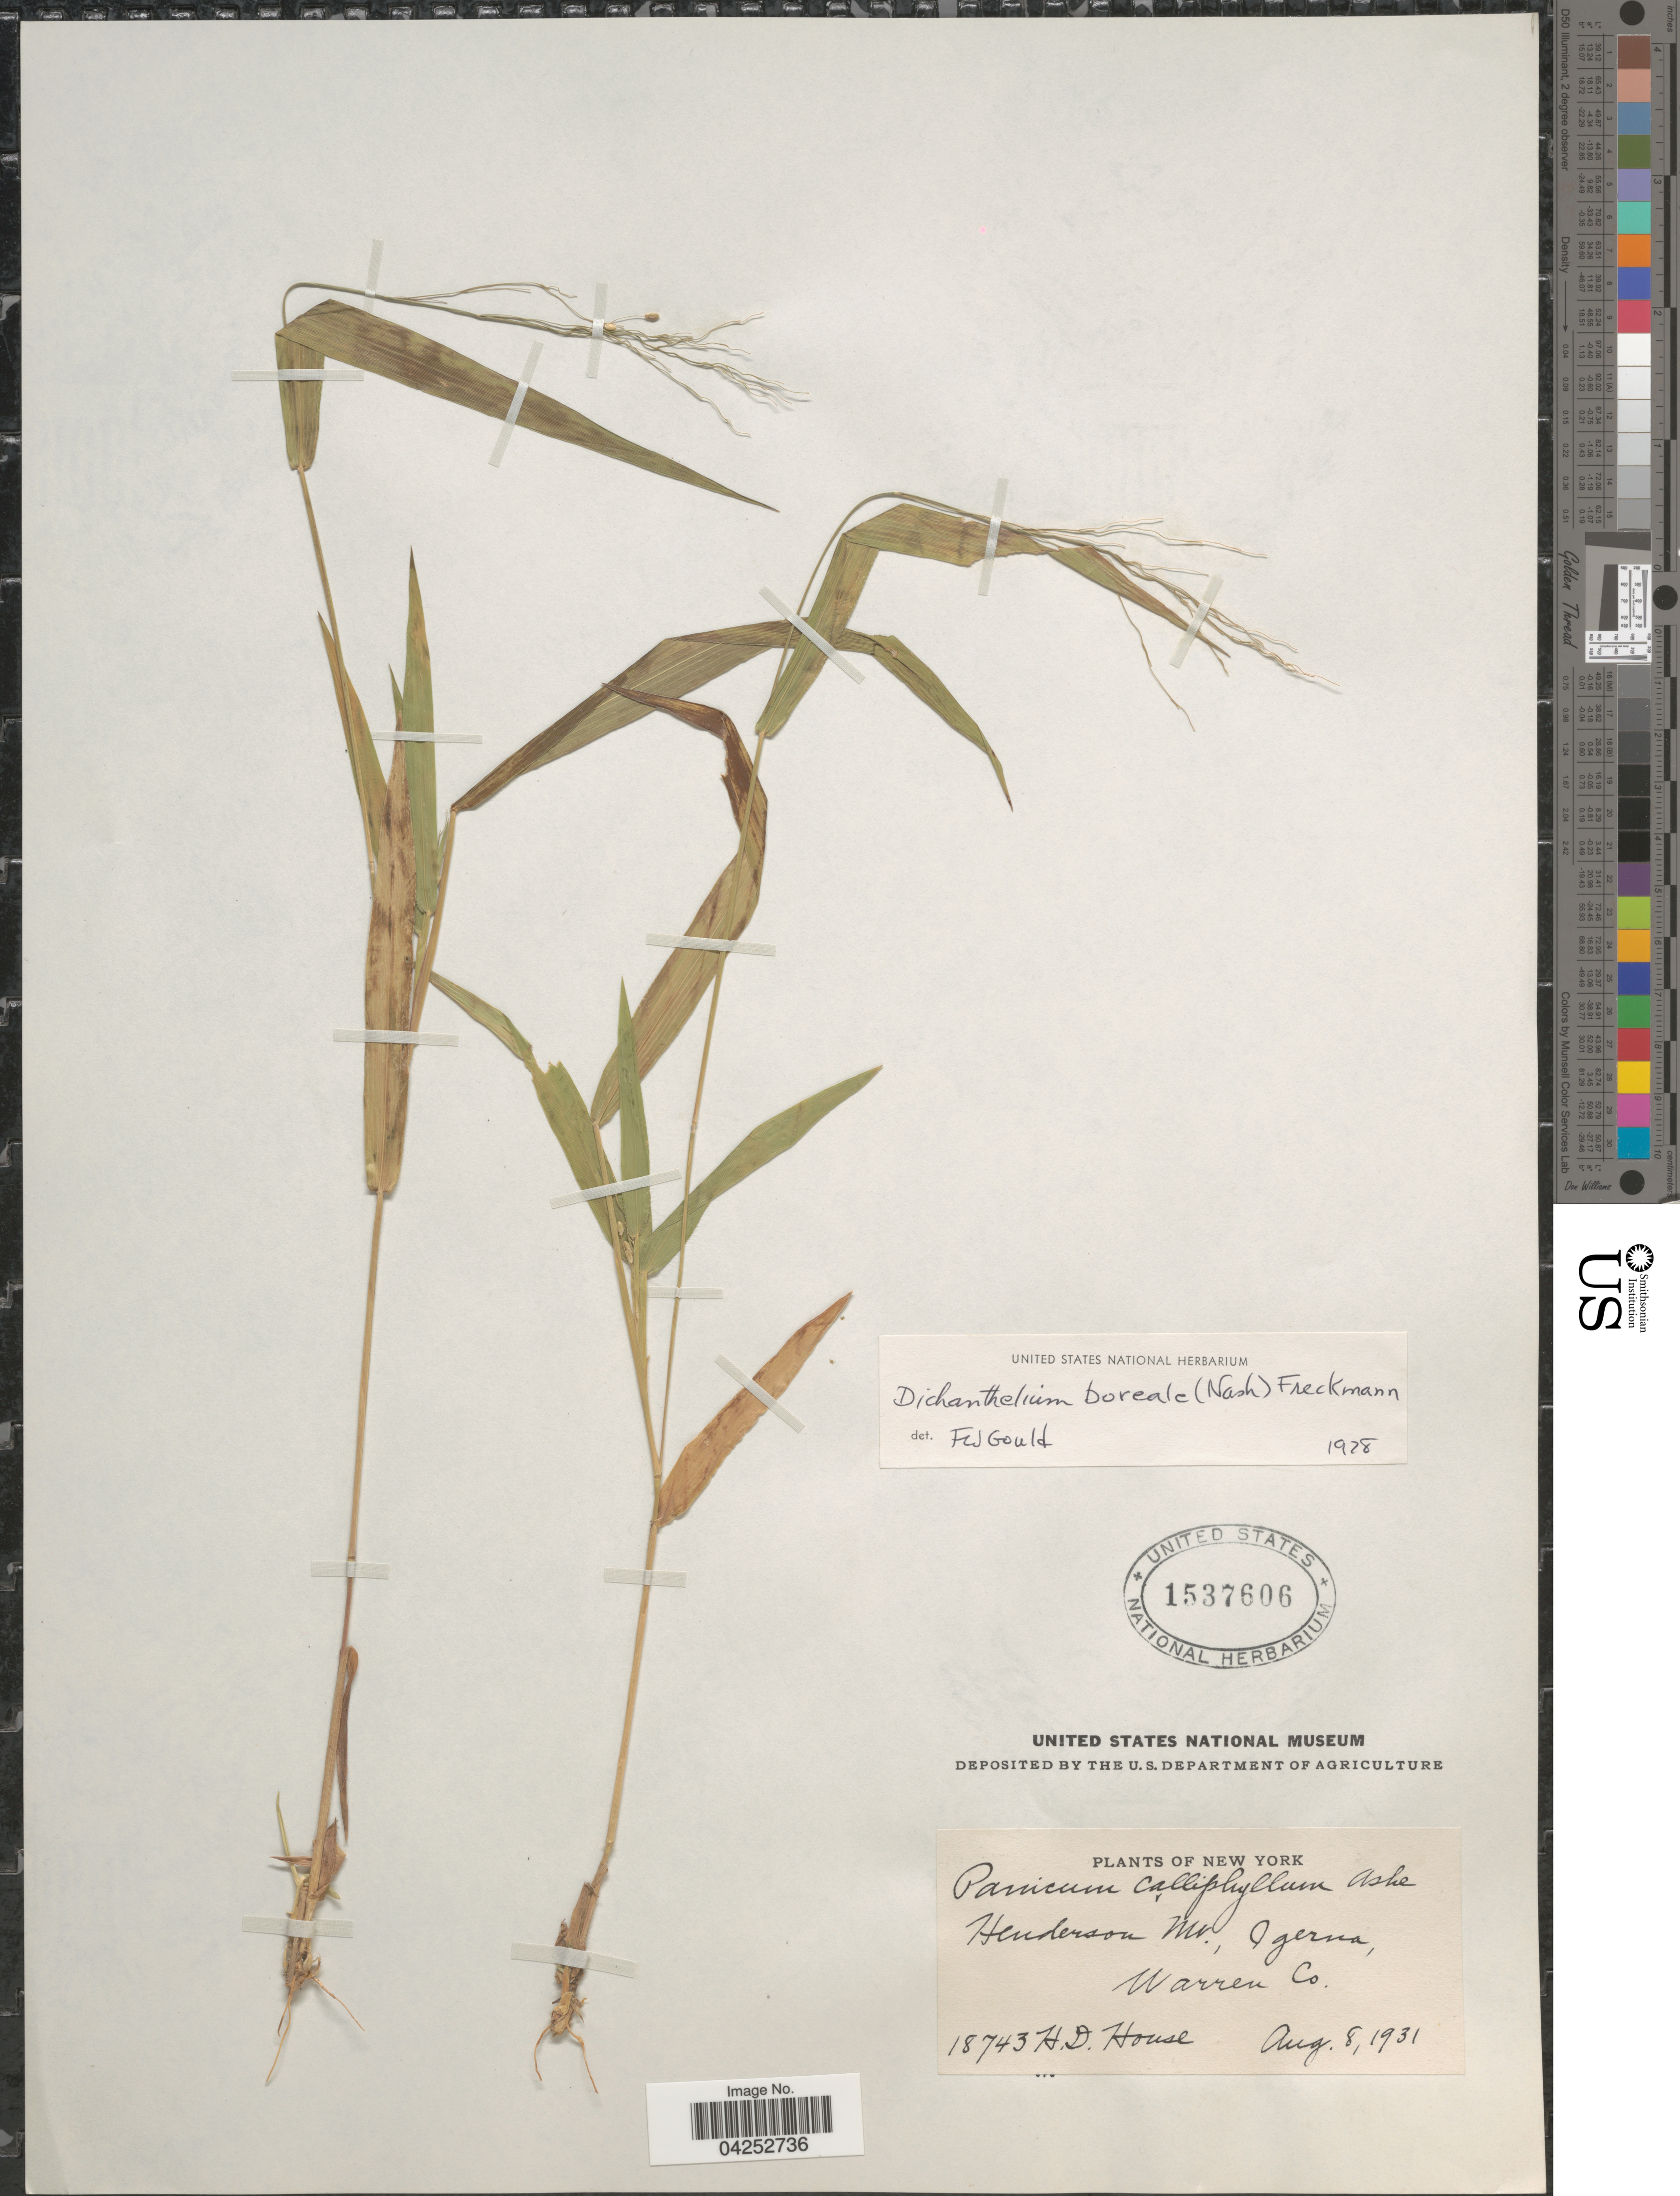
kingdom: Plantae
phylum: Tracheophyta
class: Liliopsida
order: Poales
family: Poaceae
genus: Dichanthelium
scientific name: Dichanthelium boreale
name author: (Nash) Freckmann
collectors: H. D. House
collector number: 18743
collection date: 1931-08-08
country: United States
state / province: New York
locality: Henderson Mt., Igerna, Warren Co.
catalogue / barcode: US 1537606